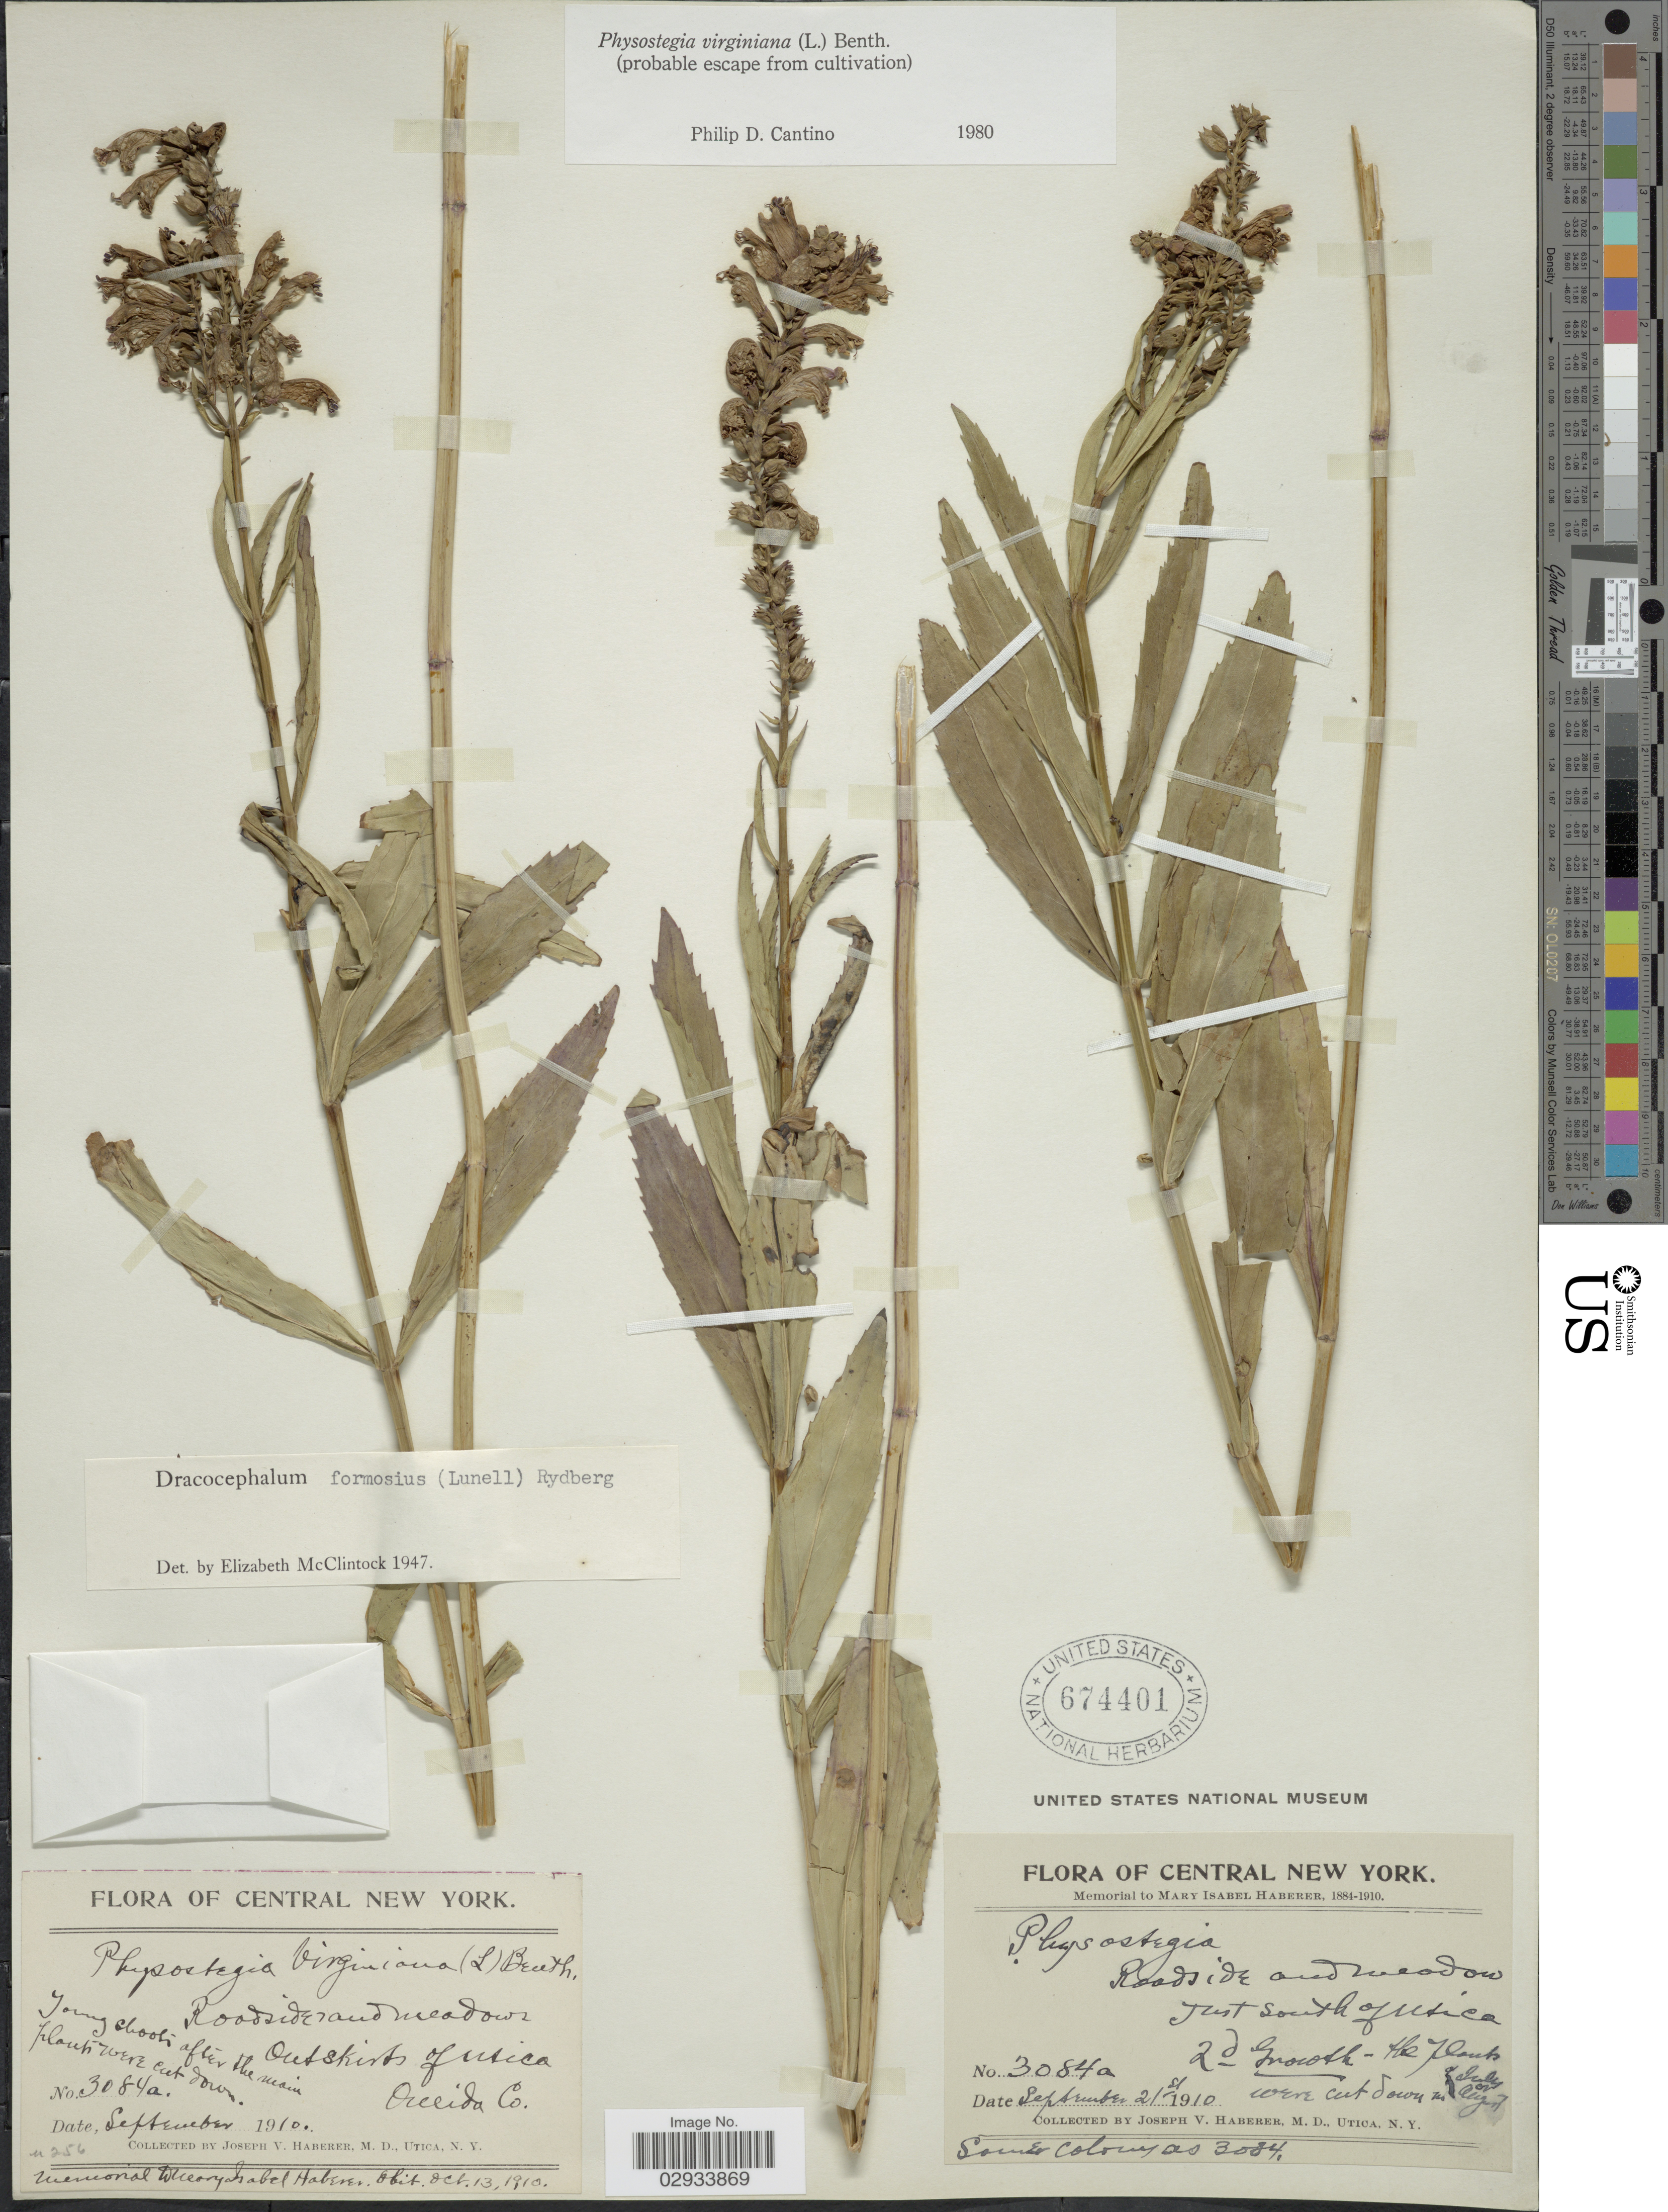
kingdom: Plantae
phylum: Tracheophyta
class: Magnoliopsida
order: Lamiales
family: Lamiaceae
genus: Physostegia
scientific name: Physostegia virginiana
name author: (L.) Benth.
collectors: J. V. Haberer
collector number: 3084a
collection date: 1910-09-21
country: United States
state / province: New York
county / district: Oneida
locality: Central New York, Roadsides and meadows, Outskirts of Utica, Just south of Utica, Oneida Co.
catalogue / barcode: US 674401